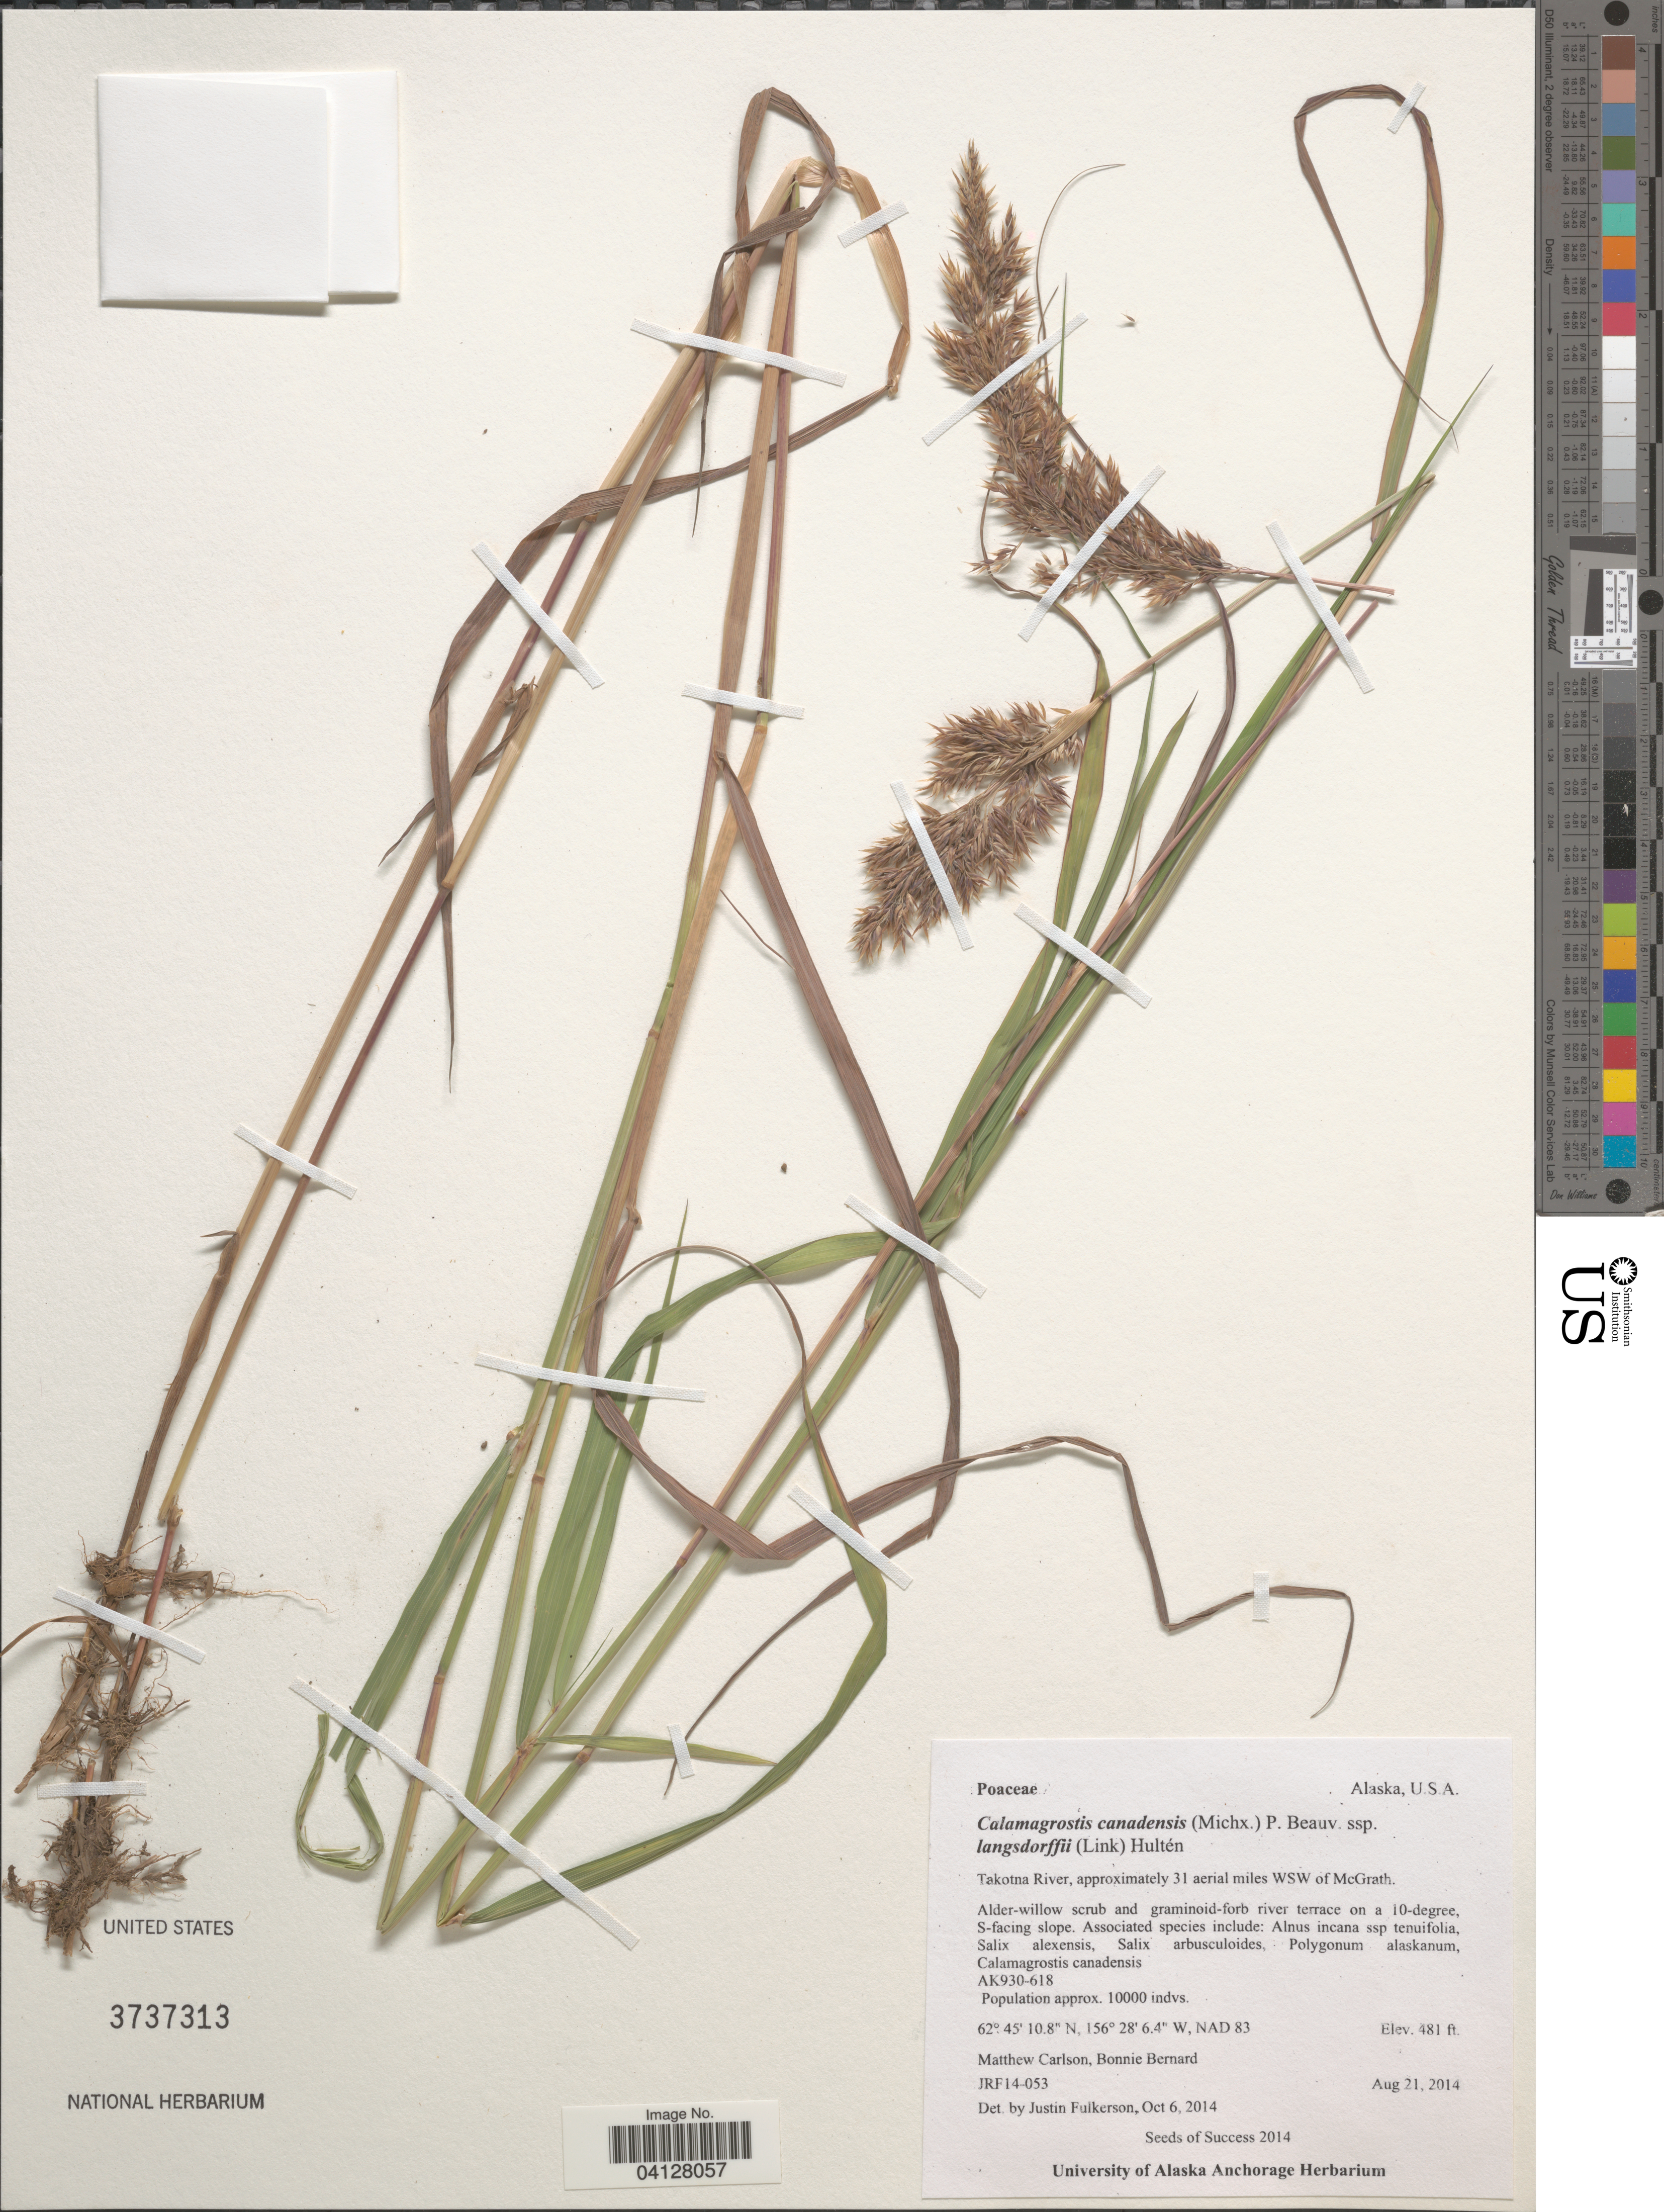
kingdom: Plantae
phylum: Tracheophyta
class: Liliopsida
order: Poales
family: Poaceae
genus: Calamagrostis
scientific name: Calamagrostis canadensis subsp. langsdorffii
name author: (Link) Hultén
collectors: M. Carlson & B. Bernard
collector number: JRF14-053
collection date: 2014-08-21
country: United States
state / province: Alaska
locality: Takotna River, approximately 31 aerial miles WSW of McGrath. S-facing slope. AK930-618. NAD 83.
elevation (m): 147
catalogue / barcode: US 3737313